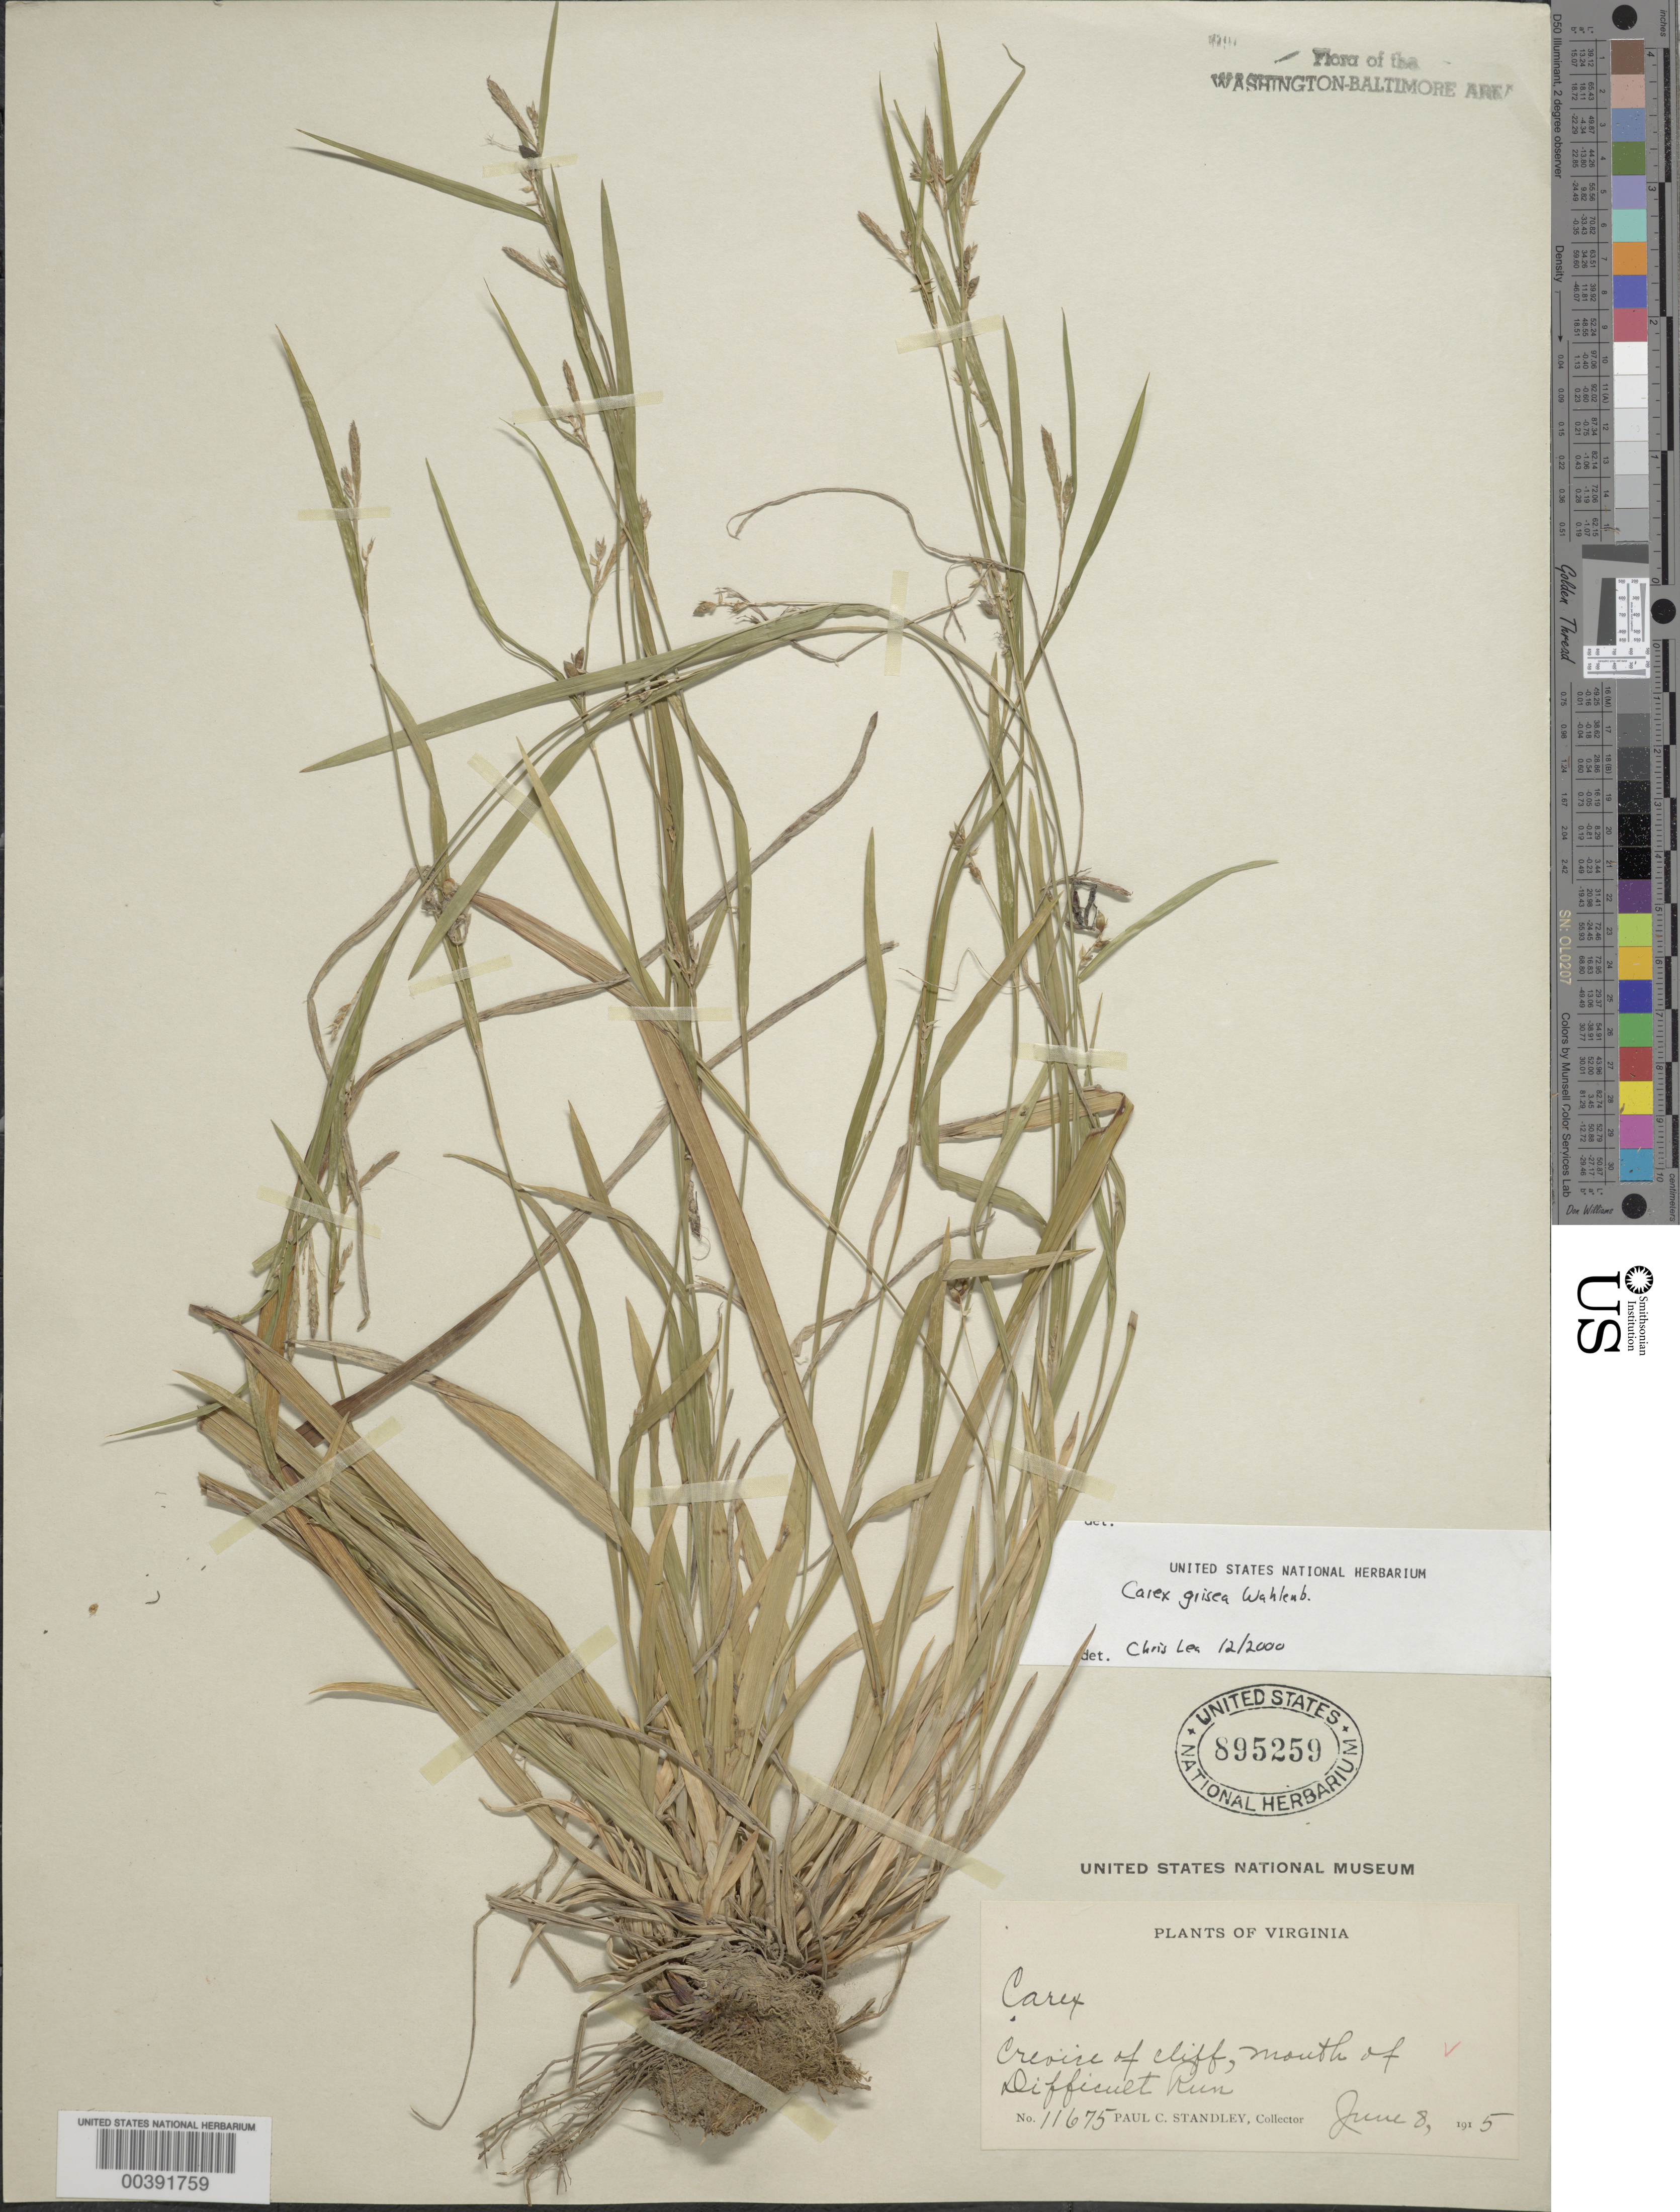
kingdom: Plantae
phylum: Tracheophyta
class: Liliopsida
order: Poales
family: Cyperaceae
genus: Carex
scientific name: Carex grisea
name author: Wahlenb.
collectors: P. C. Standley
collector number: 11675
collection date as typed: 08 Jun 1915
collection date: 1915-06-08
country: United States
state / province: Virginia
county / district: Fairfax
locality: Difficult Run C. & O. Canal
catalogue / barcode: US 895259